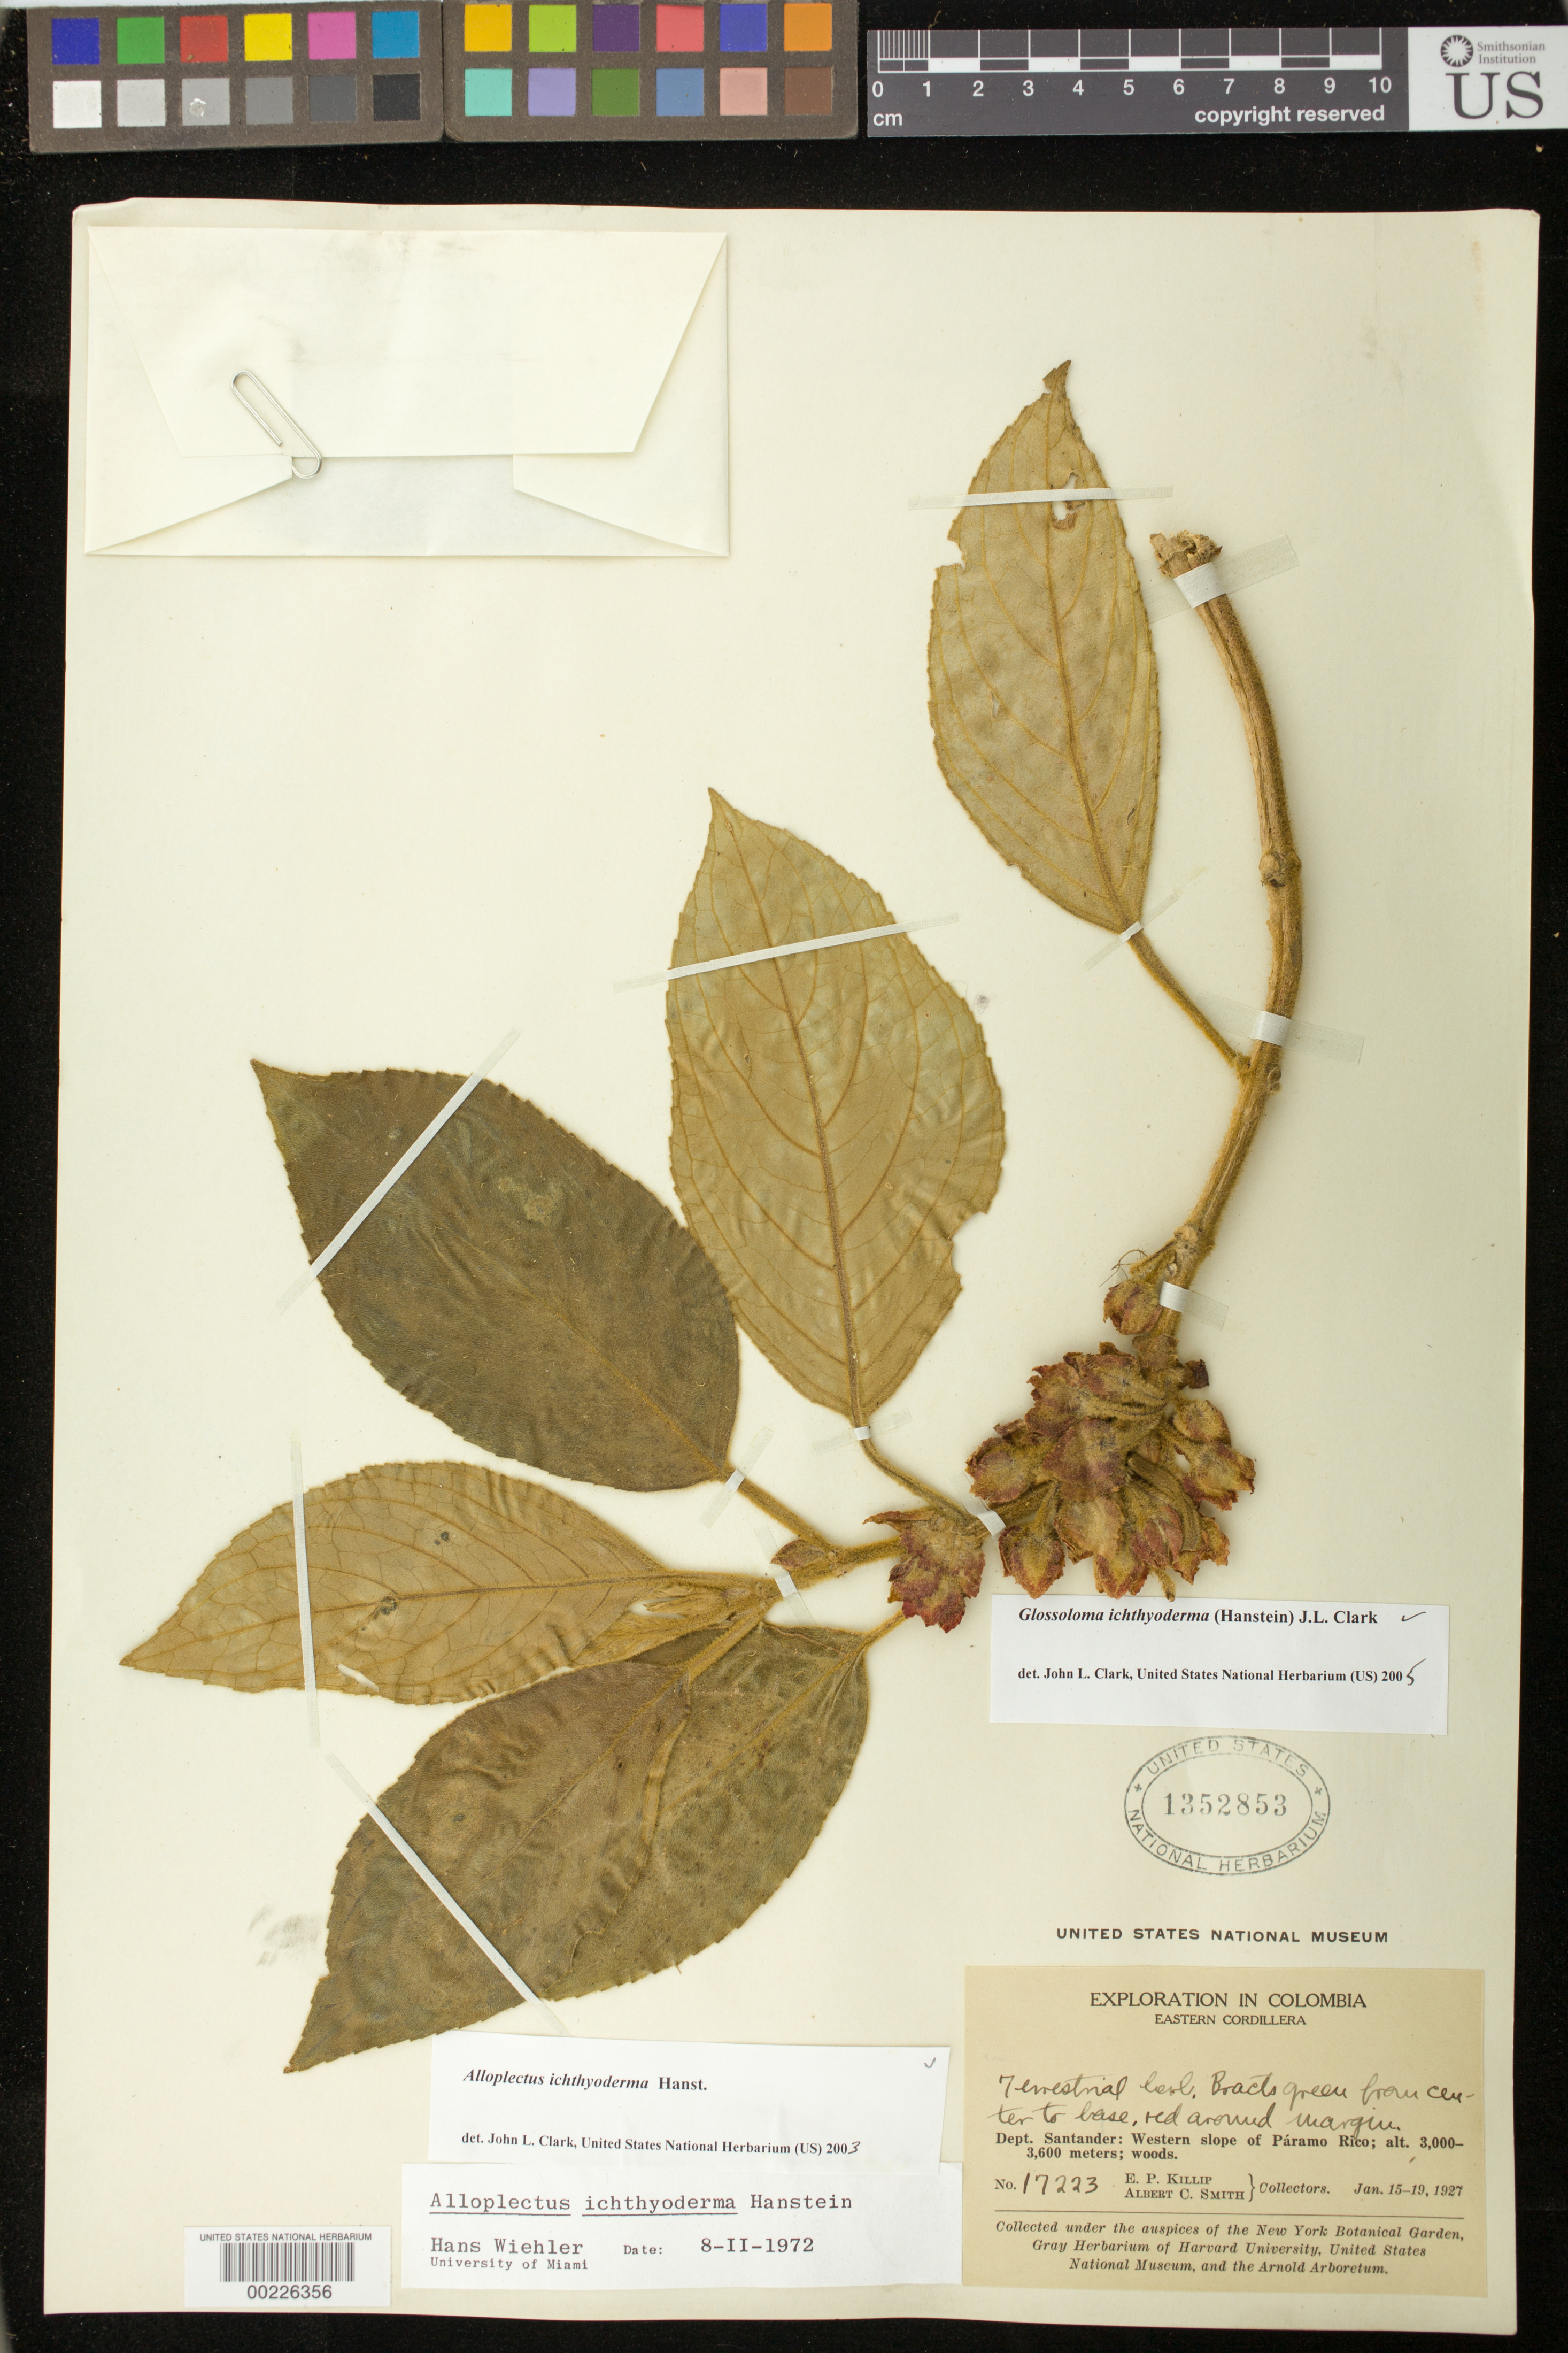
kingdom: Plantae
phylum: Tracheophyta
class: Magnoliopsida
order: Lamiales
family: Gesneriaceae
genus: Glossoloma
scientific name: Glossoloma ichthyoderma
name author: (Hanst.) J.L. Clark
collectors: E. P. Killip & A. C. Smith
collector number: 17223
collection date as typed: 15-19 Jan 1927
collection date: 1927-01-15/1927-01-19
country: Colombia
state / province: Santander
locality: Eastern Cordillera, western slope of Paramo Rico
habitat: Woods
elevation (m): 3000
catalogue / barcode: US 1352853